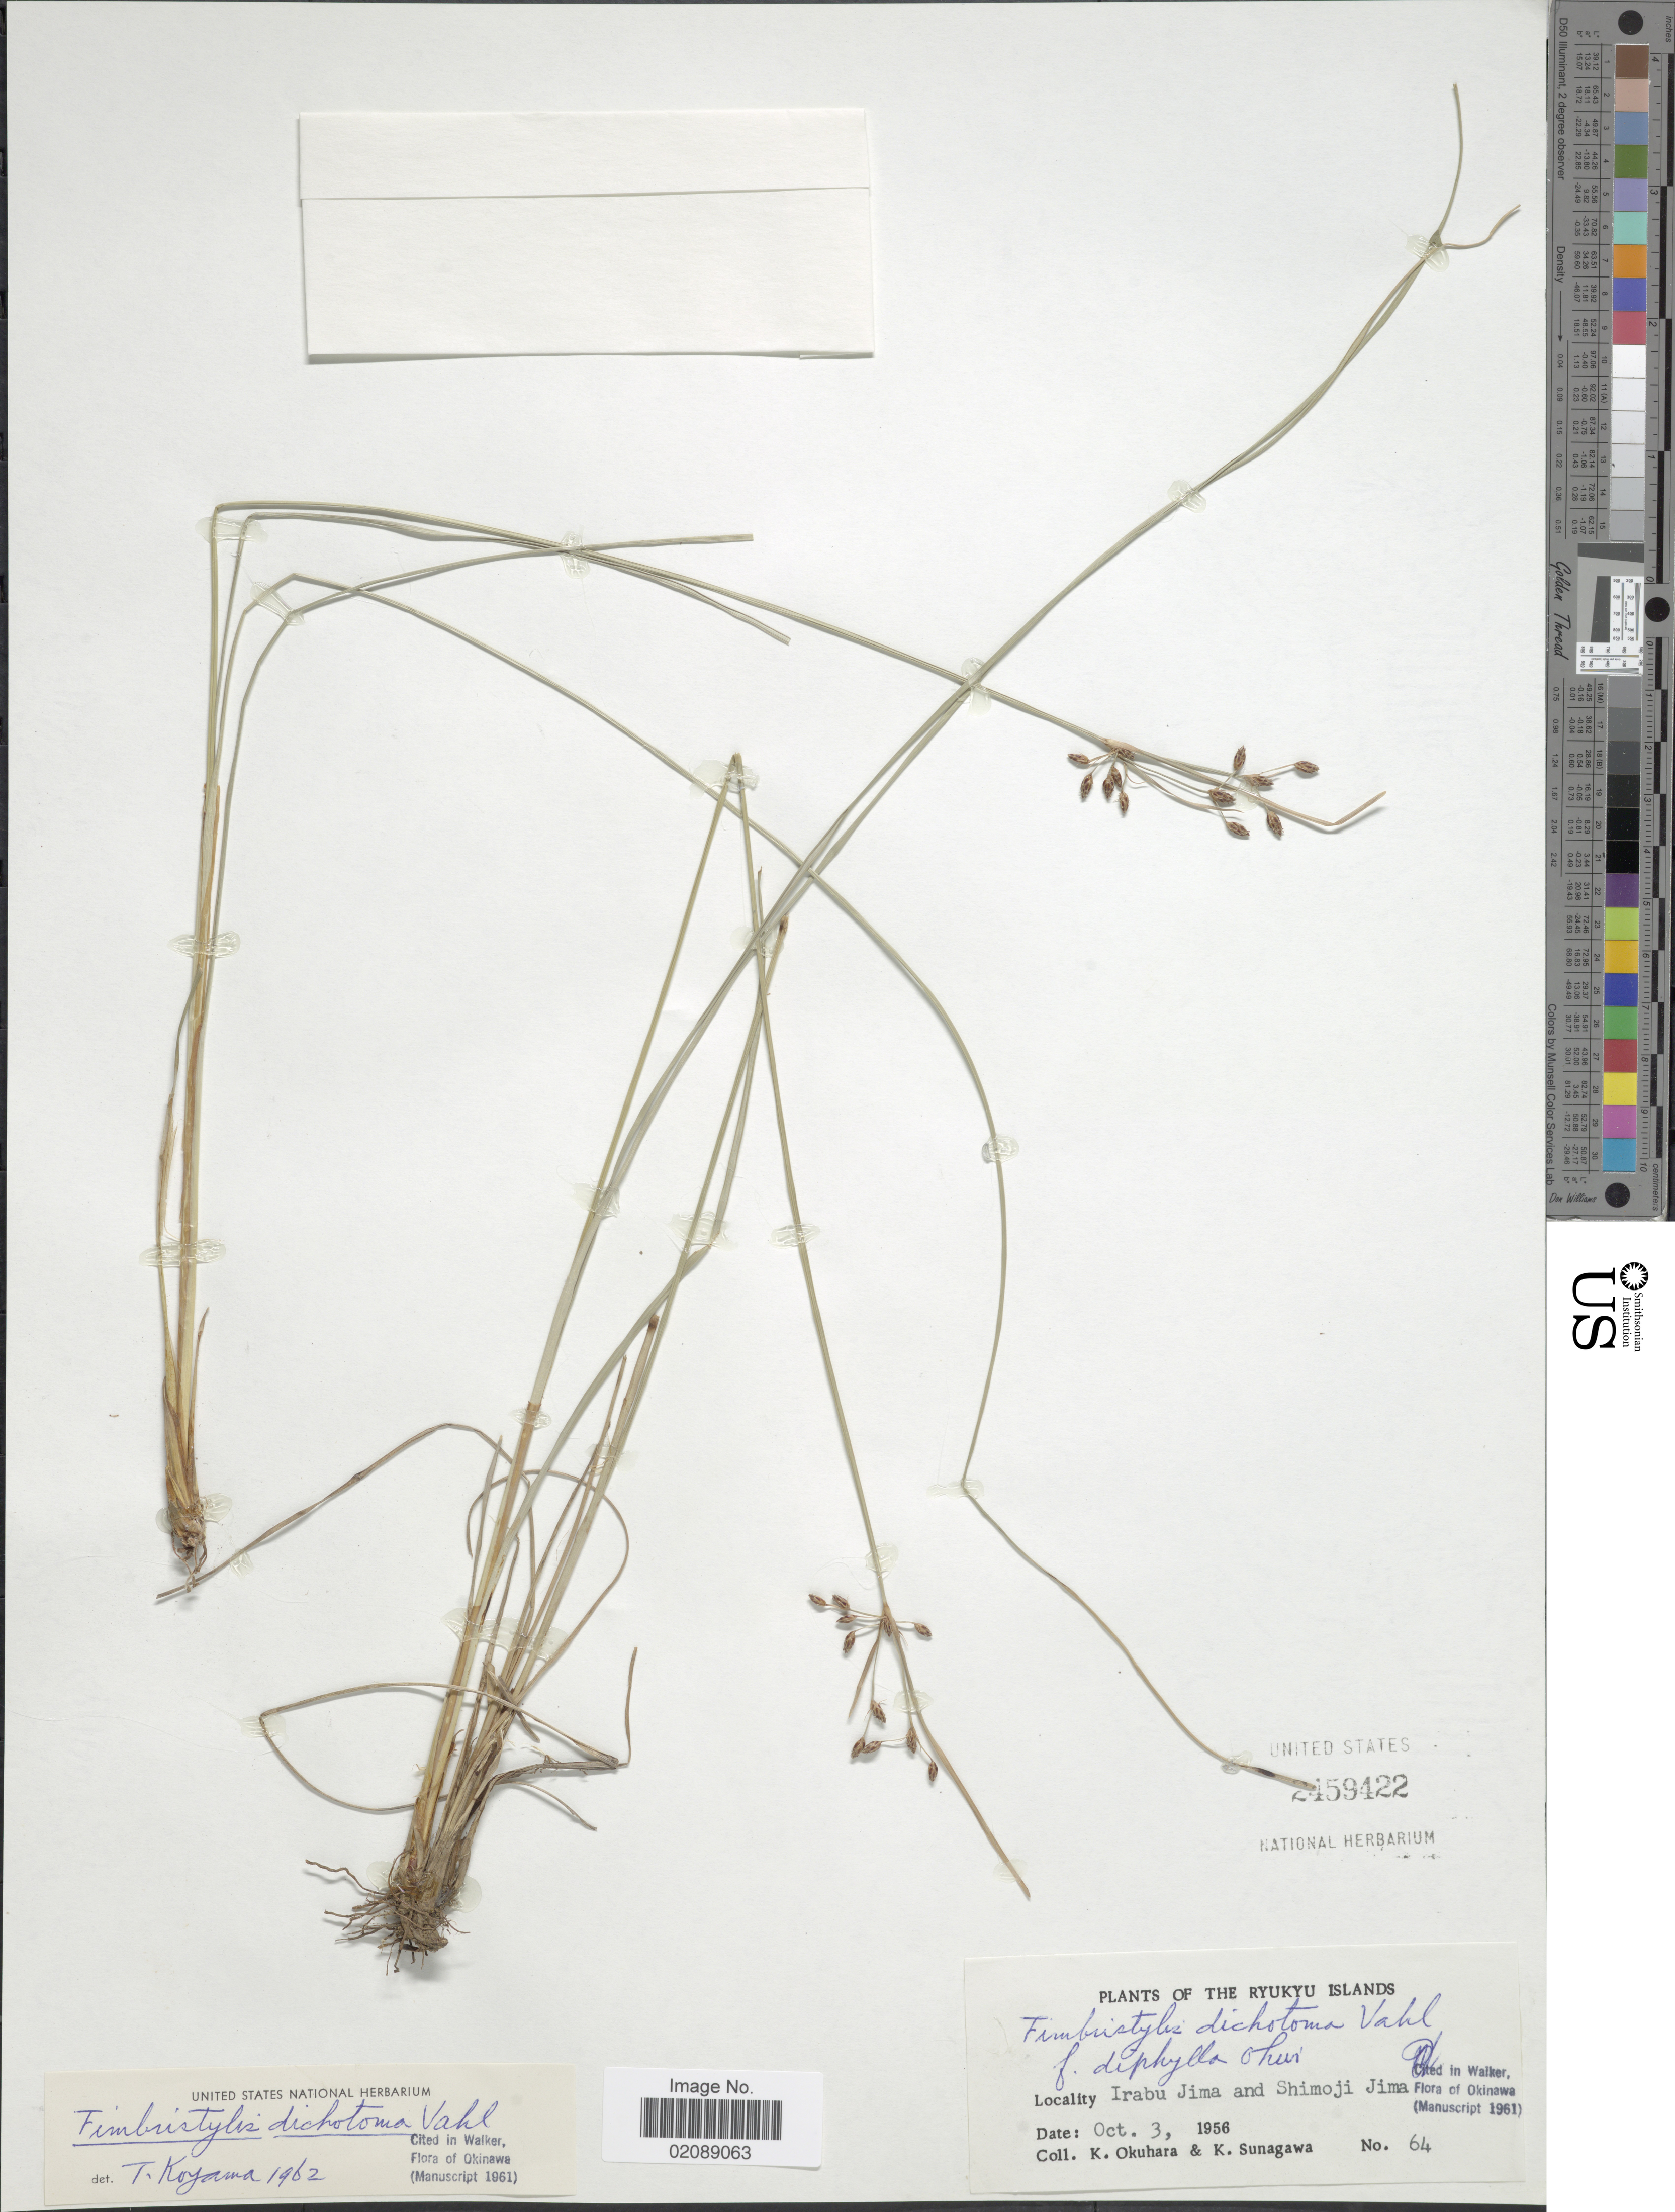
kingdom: Plantae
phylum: Tracheophyta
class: Liliopsida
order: Poales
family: Cyperaceae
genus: Fimbristylis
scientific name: Fimbristylis dichotoma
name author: (L.) Vahl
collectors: K. Okuhara & K. Sunagawa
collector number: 64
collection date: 1956-10-03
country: Japan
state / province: Okinawa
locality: The Ryukyu Islands, Irabu Jima and Shimoji Jima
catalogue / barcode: US 2459422